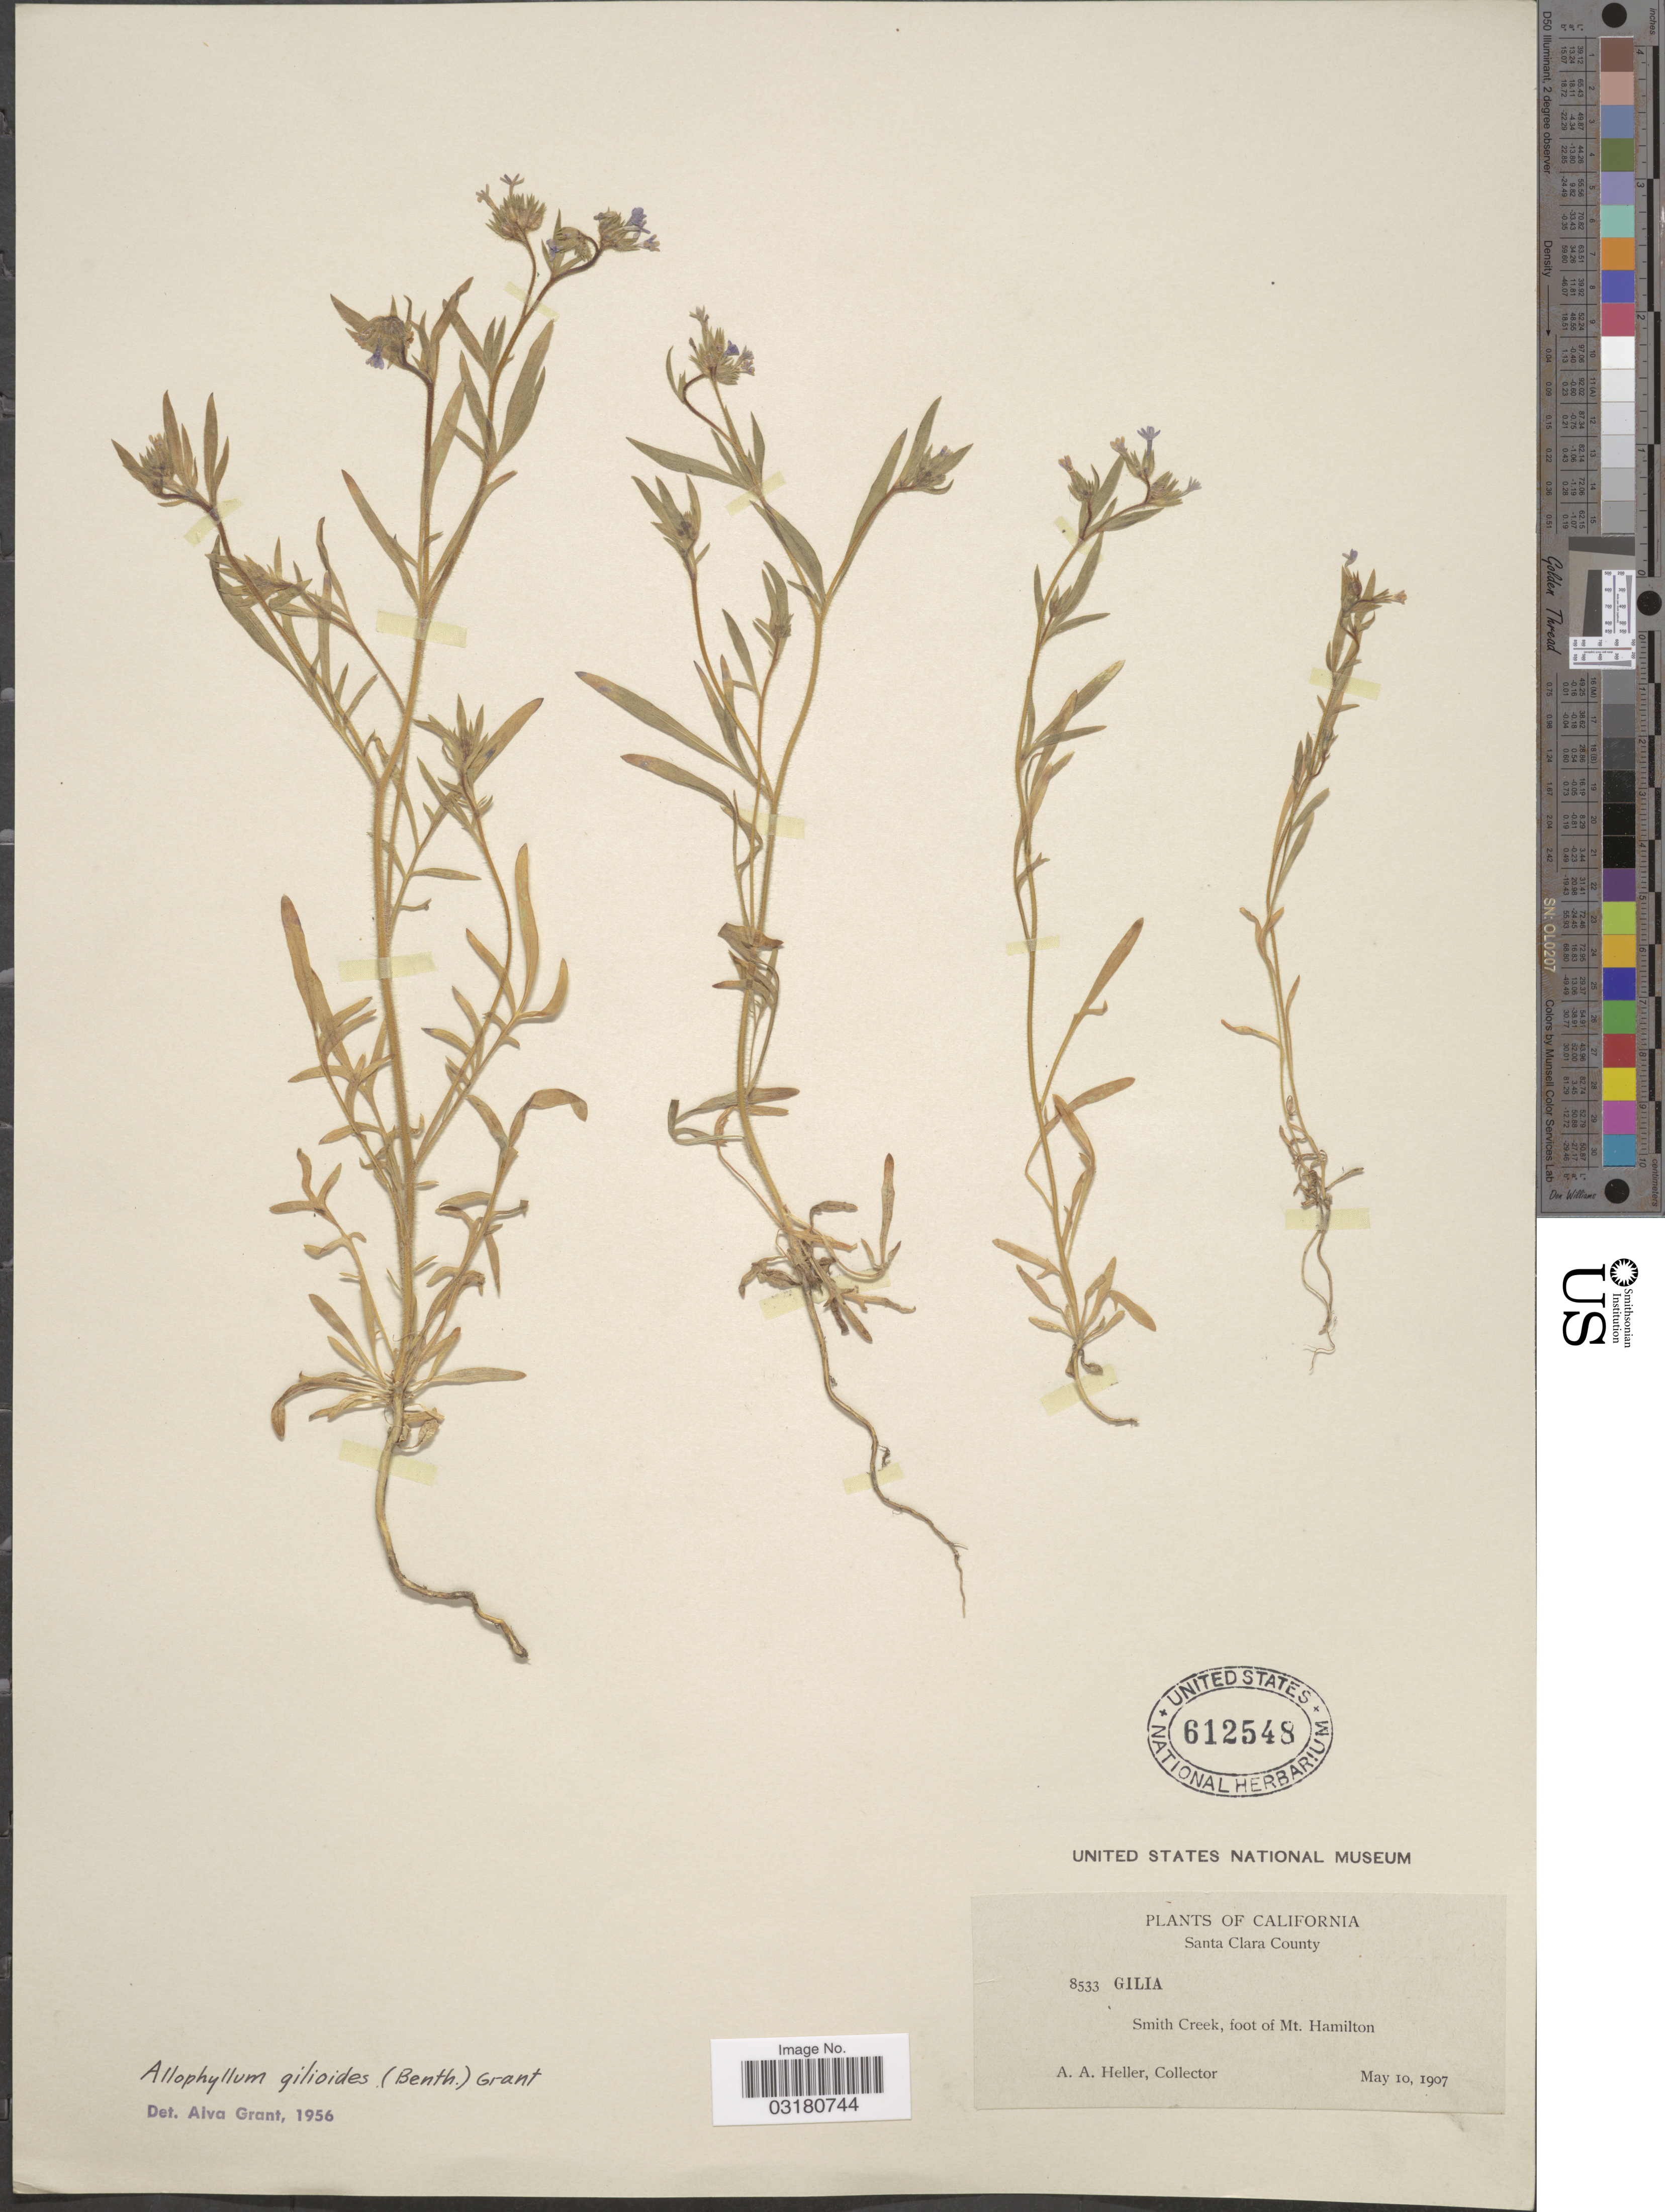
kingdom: Plantae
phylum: Tracheophyta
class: Magnoliopsida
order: Ericales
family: Polemoniaceae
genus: Allophyllum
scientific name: Allophyllum gilioides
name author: (Benth.) Benth.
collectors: A. A. Heller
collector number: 8533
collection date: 1907-05-10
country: United States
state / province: California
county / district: Santa Clara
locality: Santa Clara County. Smith Creek, foot of Mt. Hamilton.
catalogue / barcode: US 612548